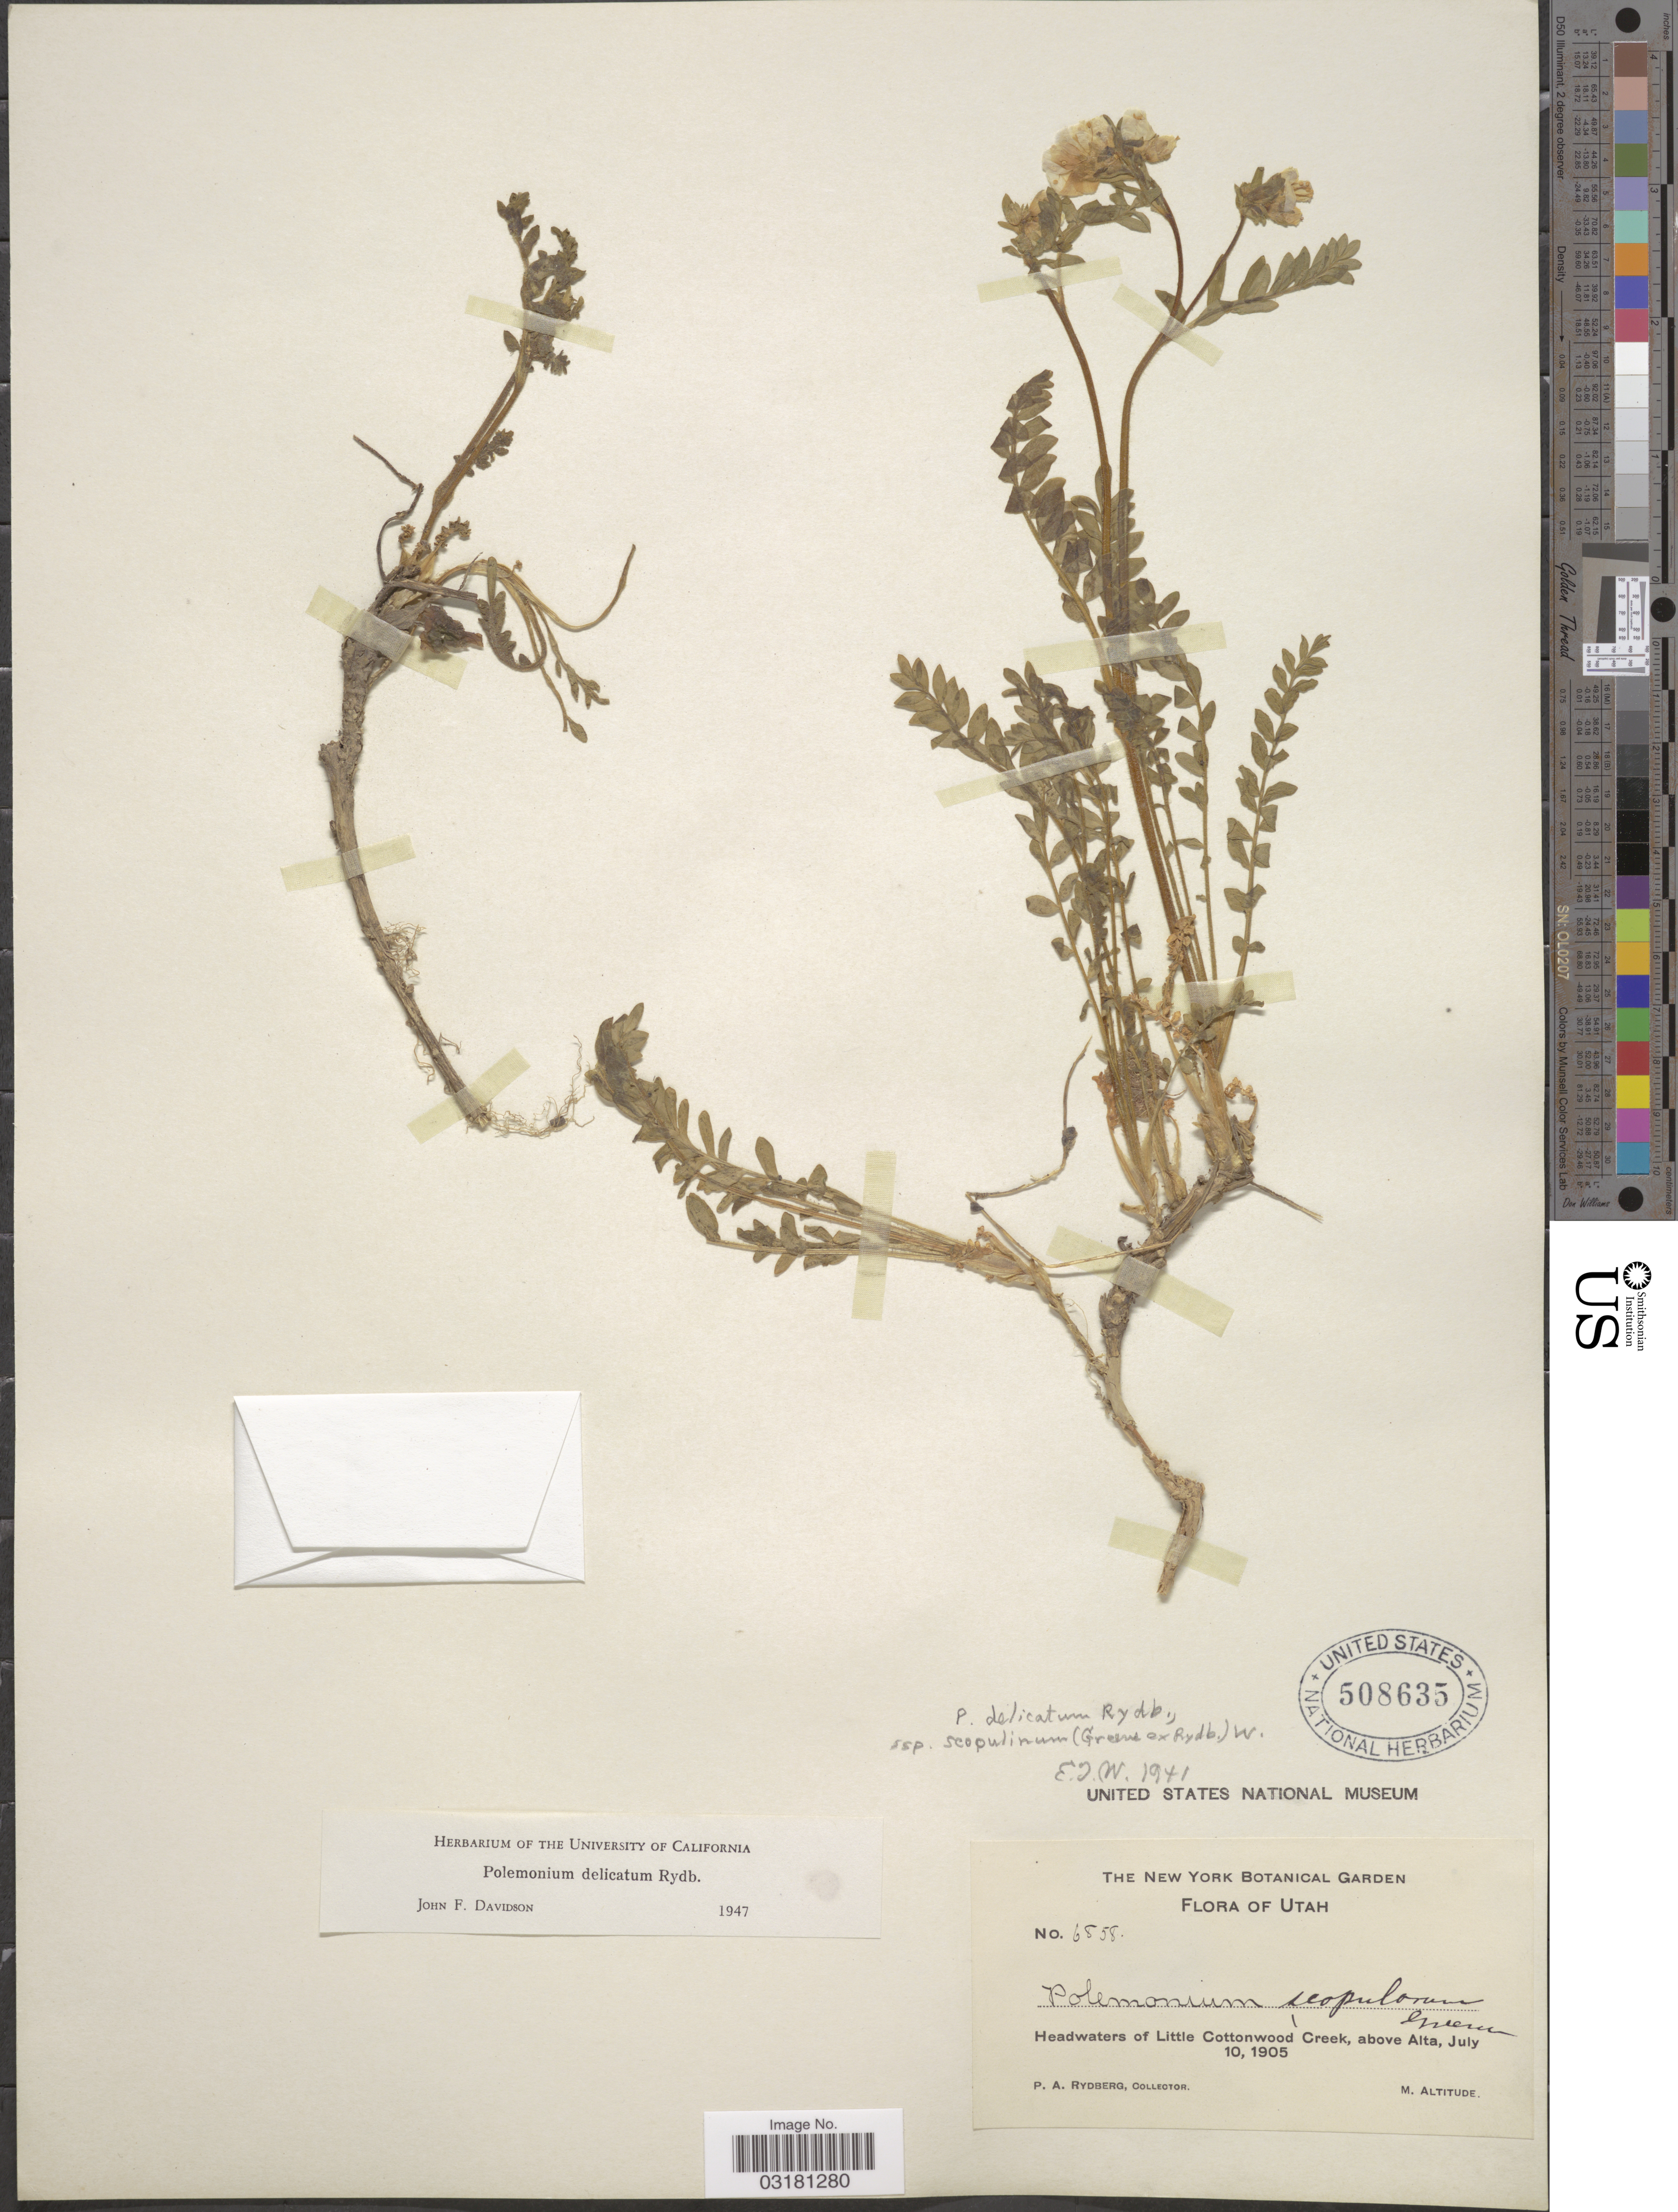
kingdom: Plantae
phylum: Tracheophyta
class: Magnoliopsida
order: Ericales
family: Polemoniaceae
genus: Polemonium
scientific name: Polemonium delicatum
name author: Rydb.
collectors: P. A. Rydberg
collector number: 6858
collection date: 1905-07-10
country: United States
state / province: Utah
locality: Headwaters of Little Cottonwood Creek, above Alta.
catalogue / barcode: US 508635